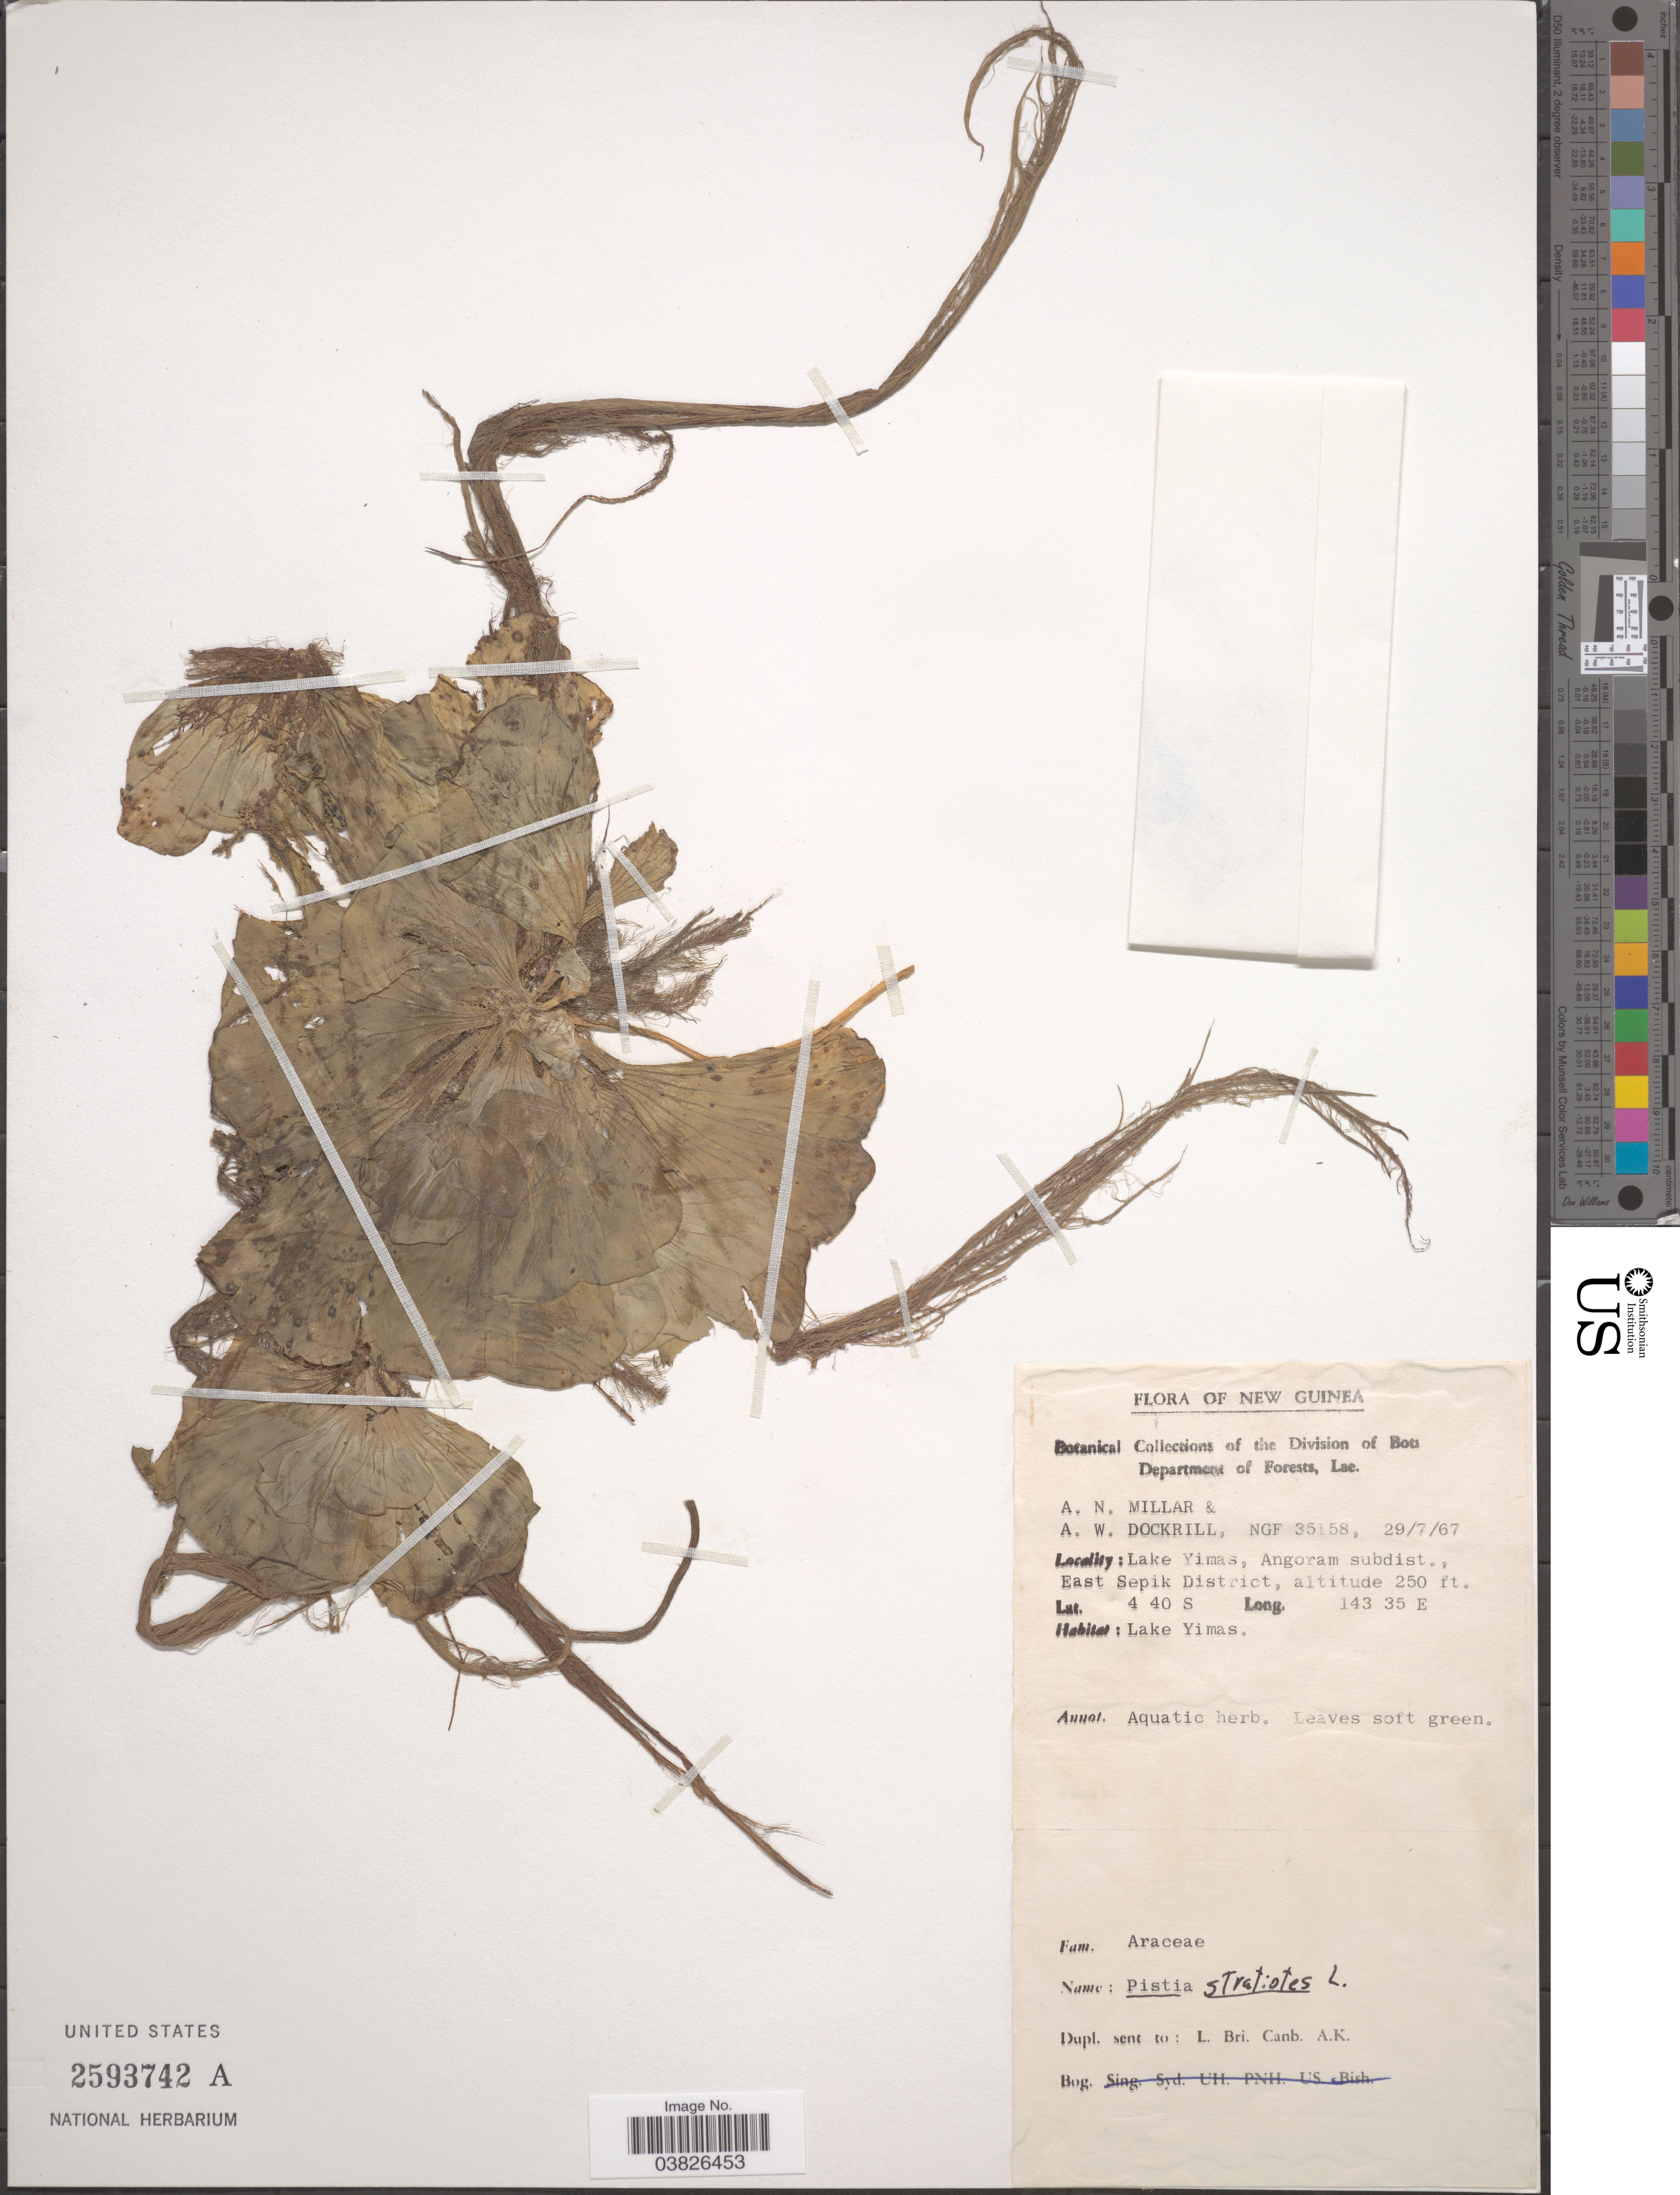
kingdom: Plantae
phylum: Tracheophyta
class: Liliopsida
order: Alismatales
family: Araceae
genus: Pistia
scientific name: Pistia stratiotes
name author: L.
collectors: A. Millar & A. Dockrill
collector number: NGF35158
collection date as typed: Transcribed d/m/y: 29/7/67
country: Papua New Guinea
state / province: East Sepik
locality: New Guinea. Lake Yimas, Angoram subdist., East Sepik District. Lake Yimas.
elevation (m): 76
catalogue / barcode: US 2593742A